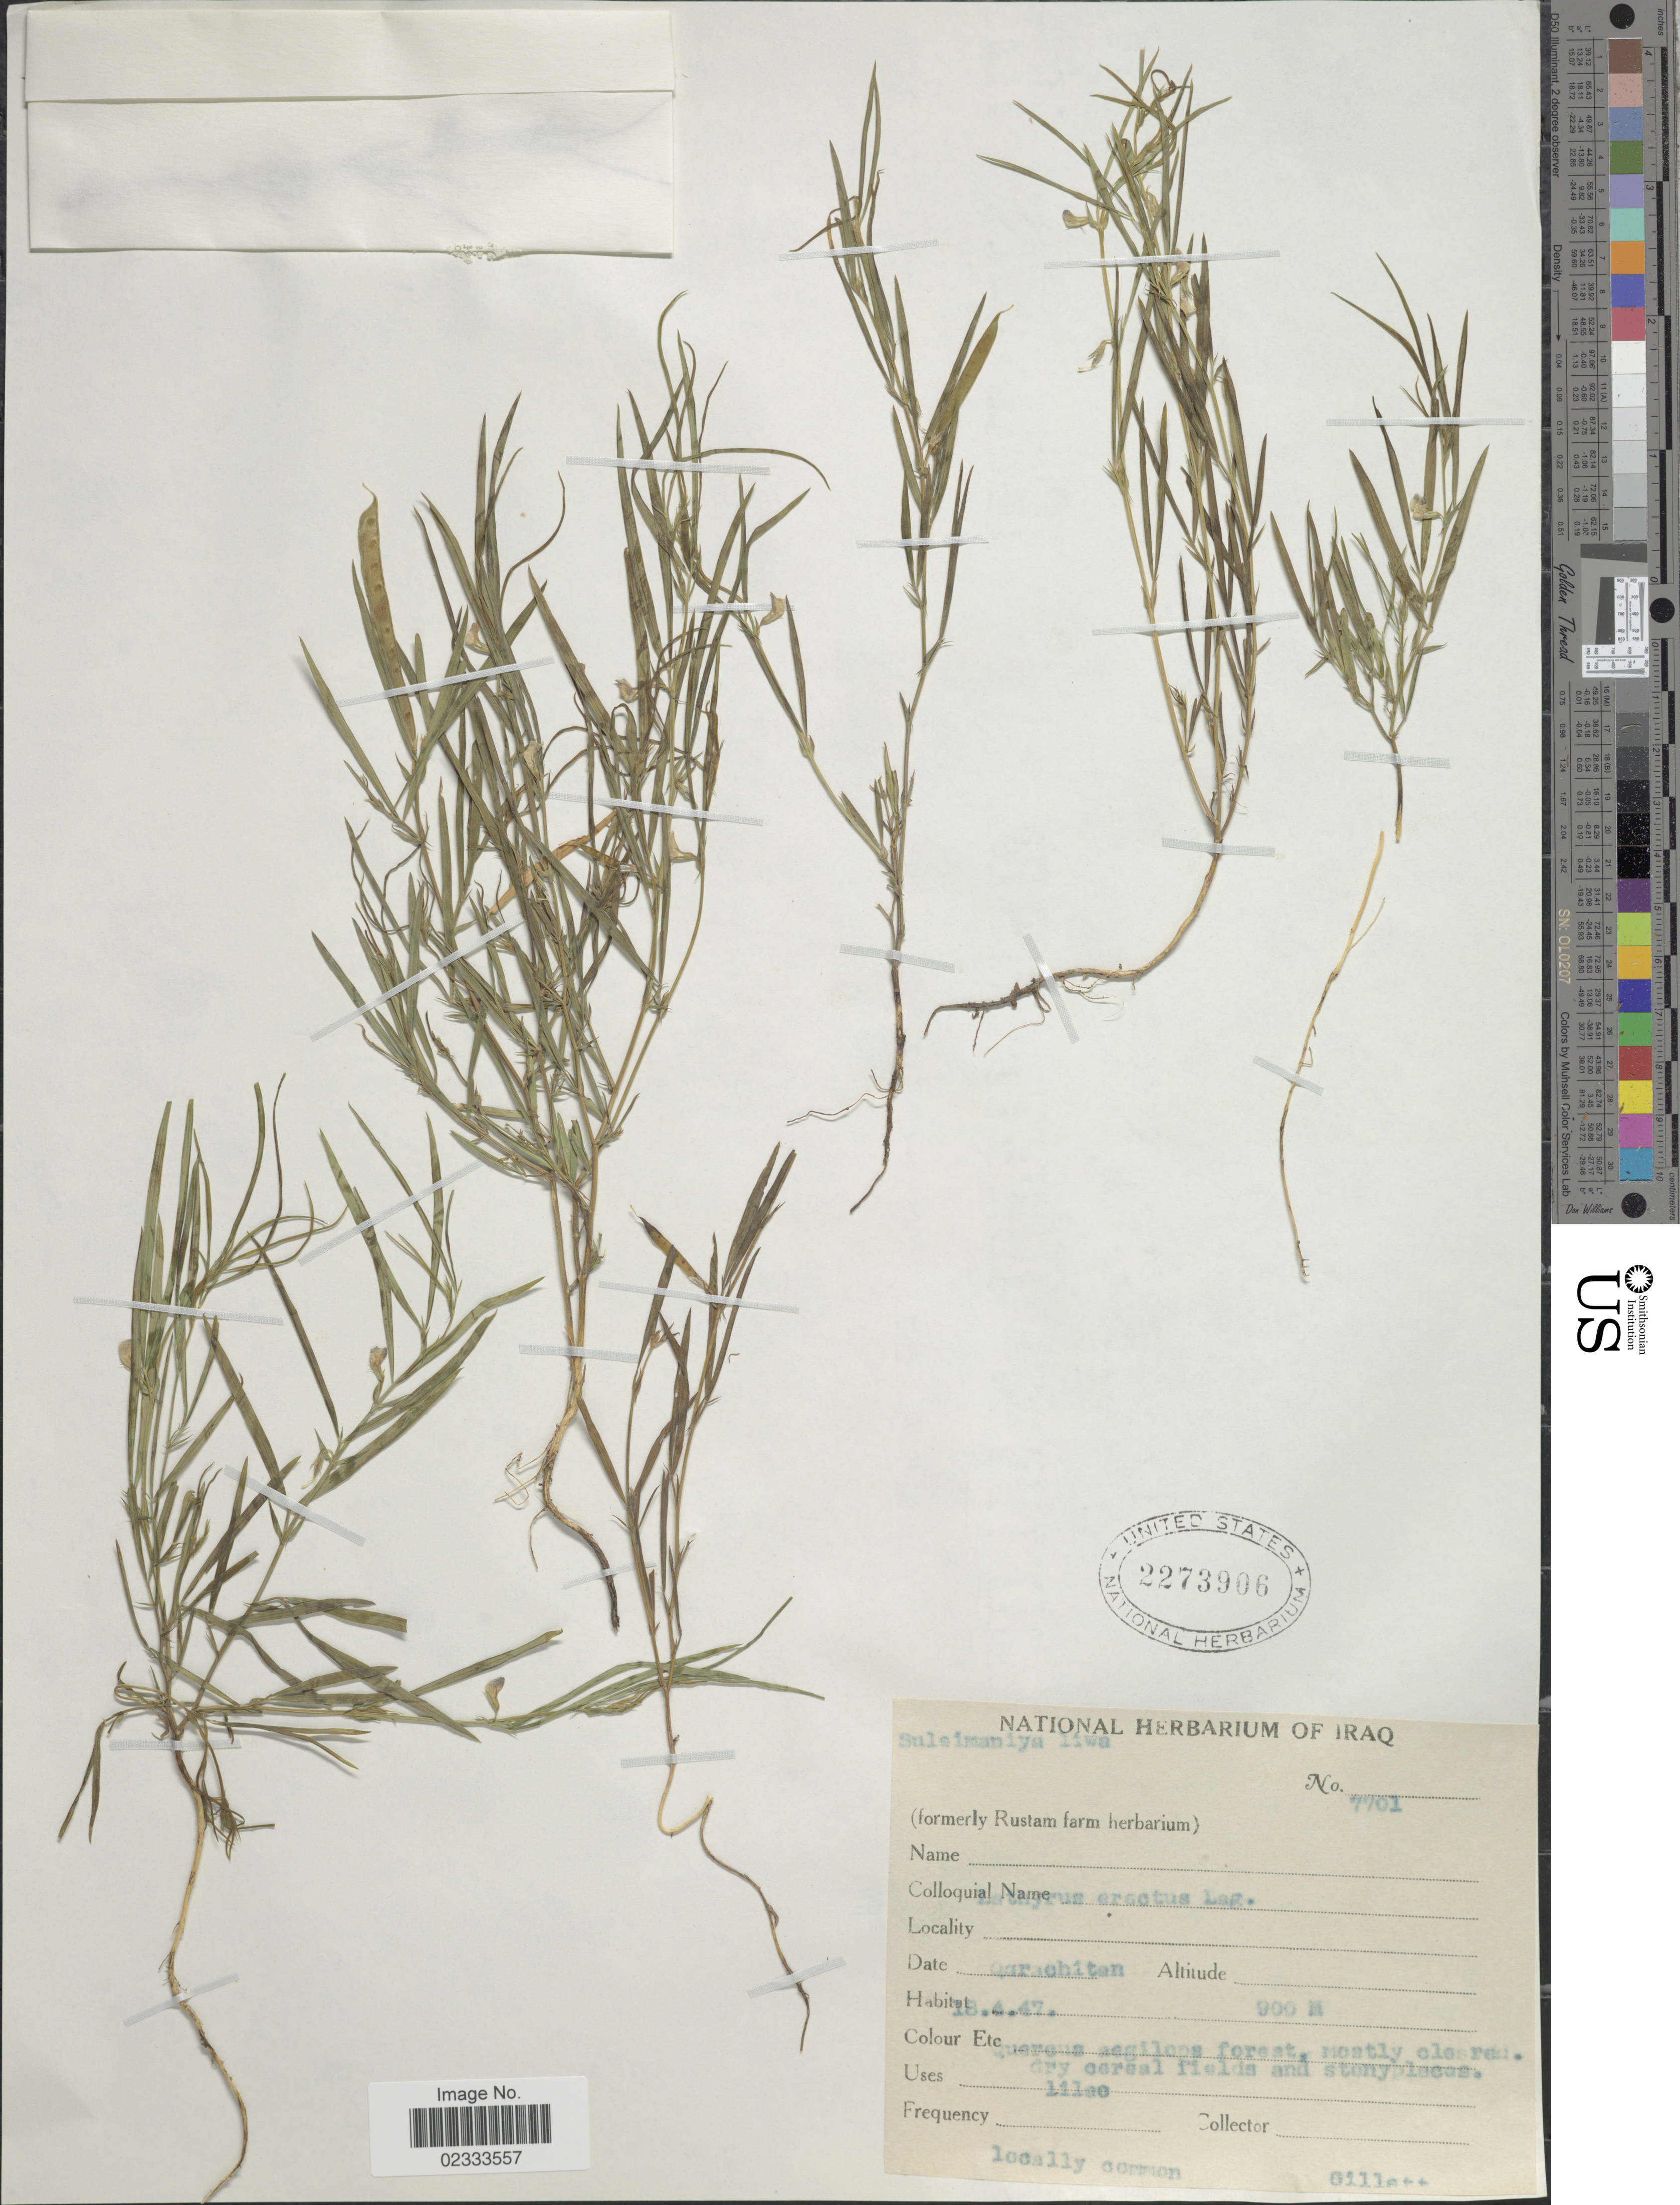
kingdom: Plantae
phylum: Tracheophyta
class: Magnoliopsida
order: Fabales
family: Fabaceae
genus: Lathyrus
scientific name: Lathyrus erectus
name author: Lag.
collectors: Gillett, --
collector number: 7701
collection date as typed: Transcribed d/m/y: 18/4/47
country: Iraq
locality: Qarachitan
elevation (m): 900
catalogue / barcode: US 2273906